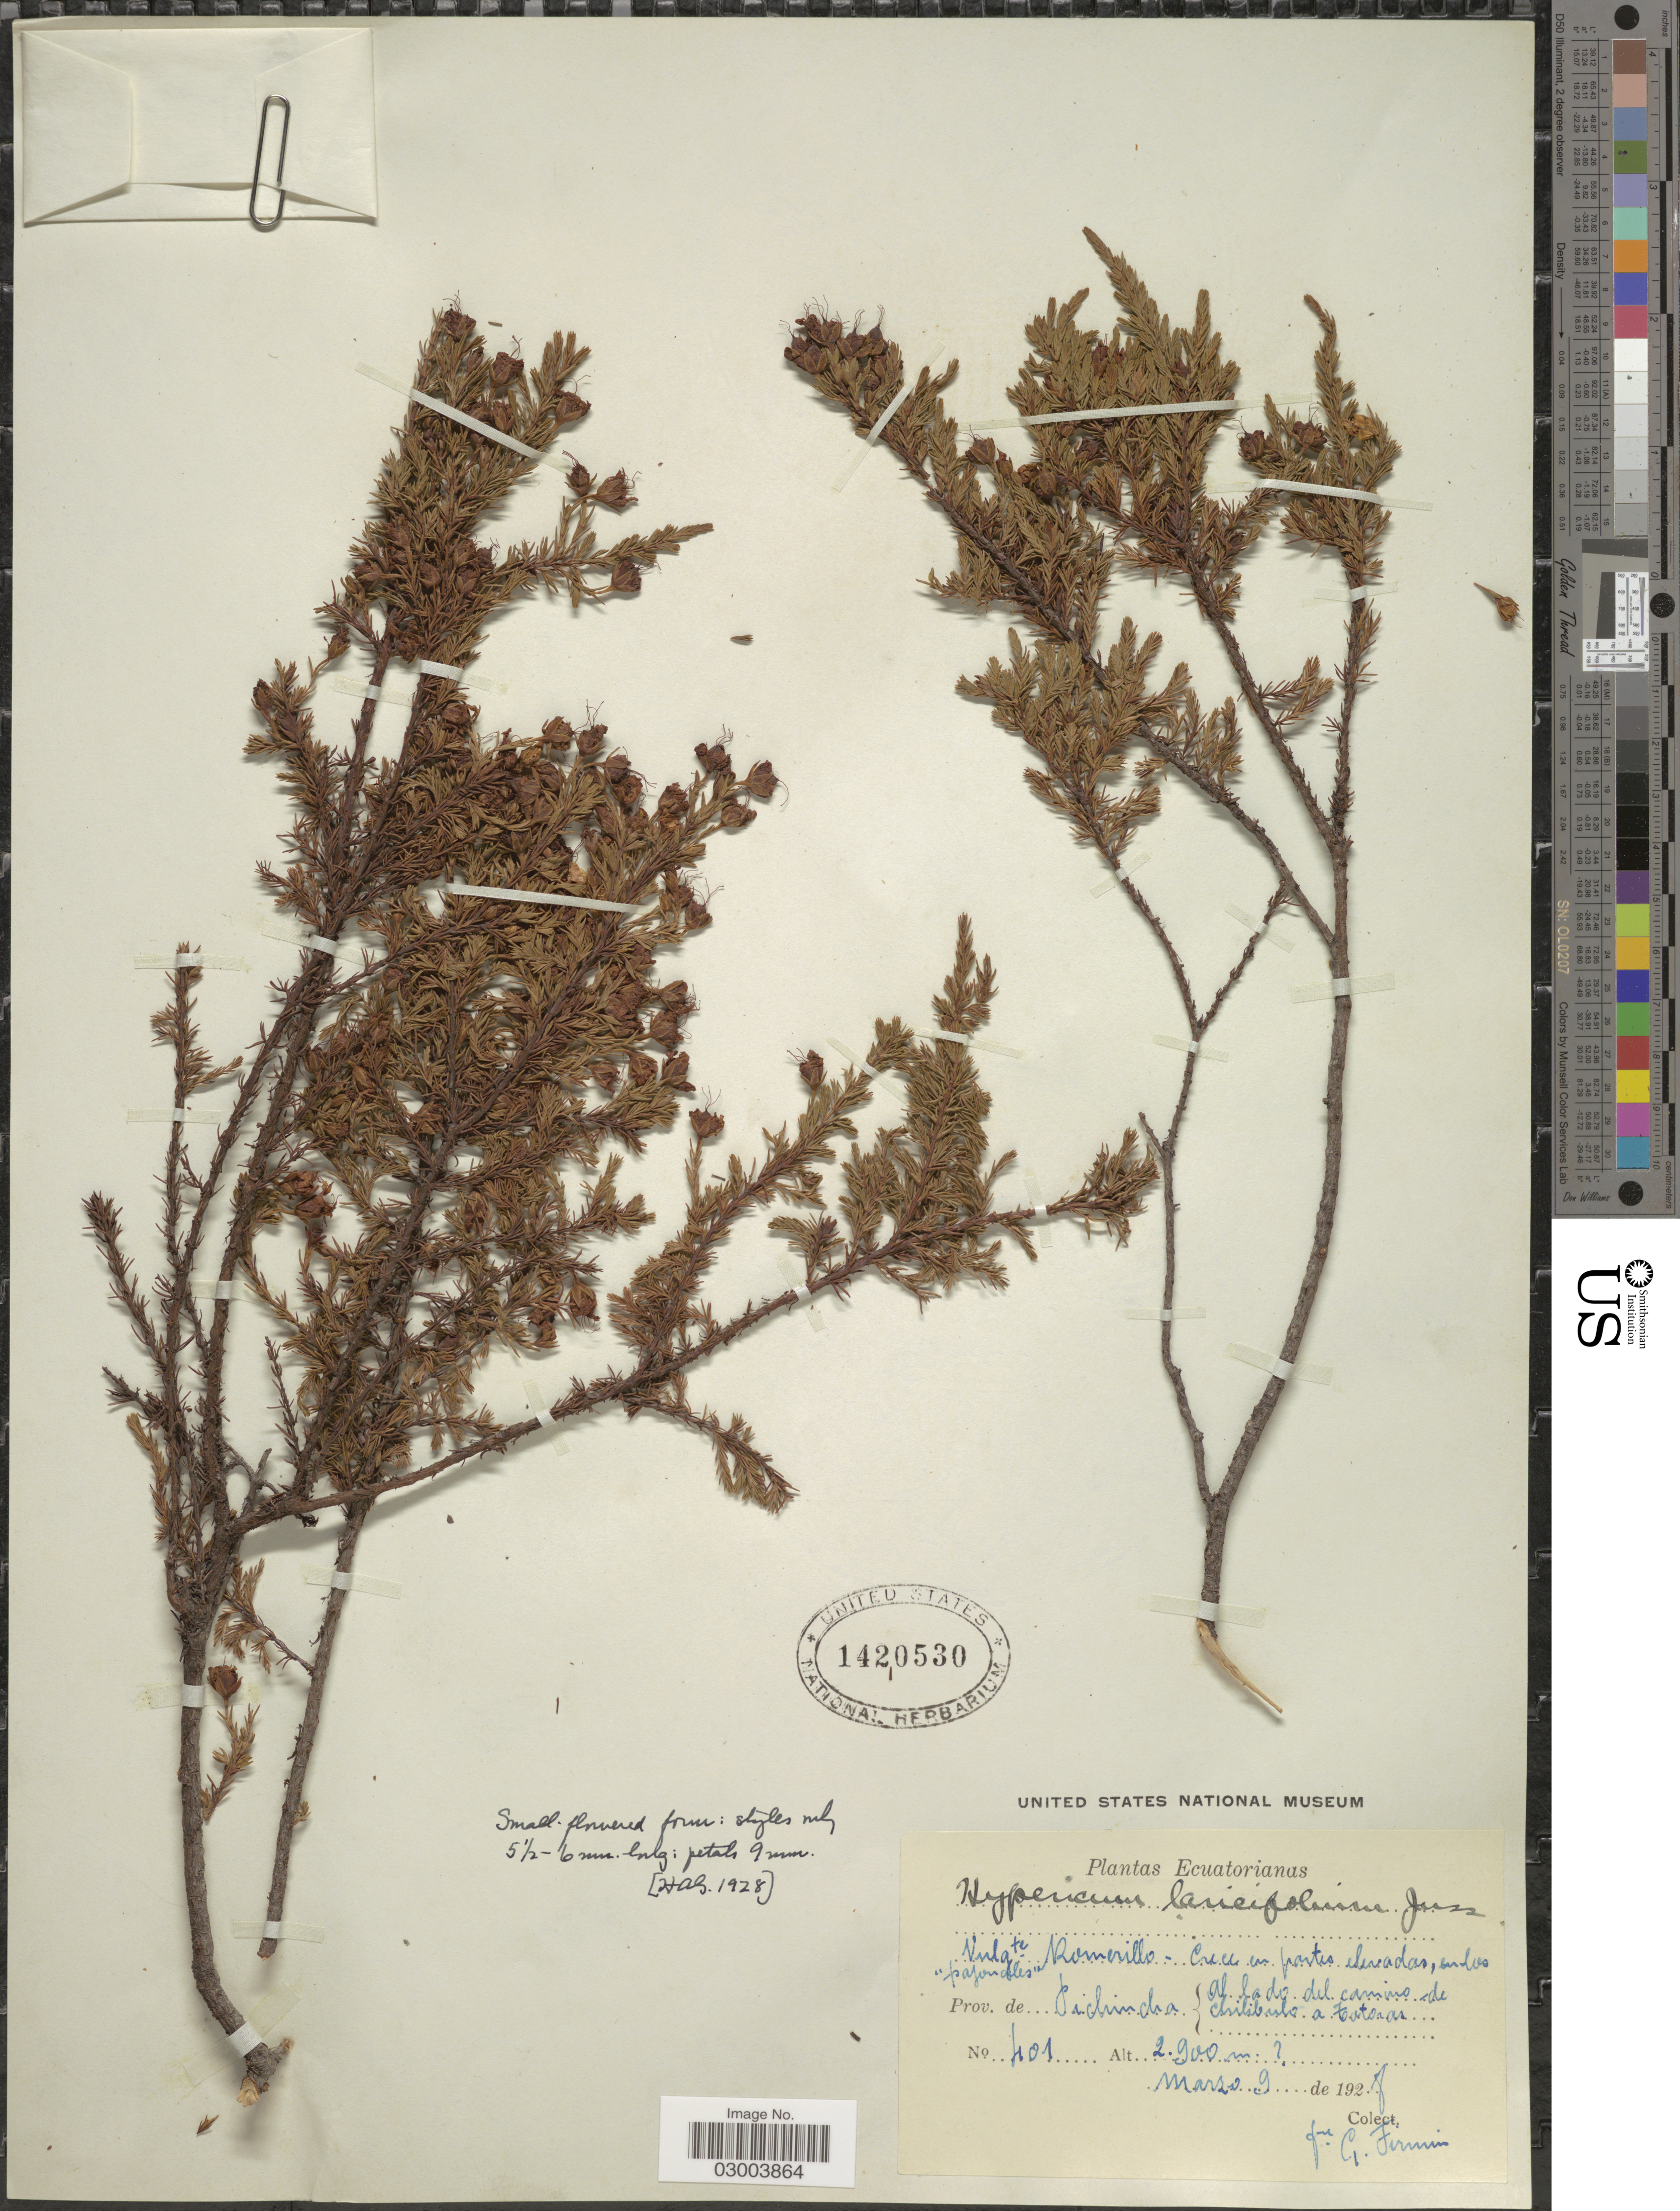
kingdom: Plantae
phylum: Tracheophyta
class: Magnoliopsida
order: Malpighiales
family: Hypericaceae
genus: Hypericum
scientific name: Hypericum laricifolium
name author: Juss.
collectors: F. Firmin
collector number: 401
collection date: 1928-03-09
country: Ecuador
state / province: Pichincha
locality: Al lado del camino de Chilibulo a Totoras.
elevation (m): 2900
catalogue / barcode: US 1420530